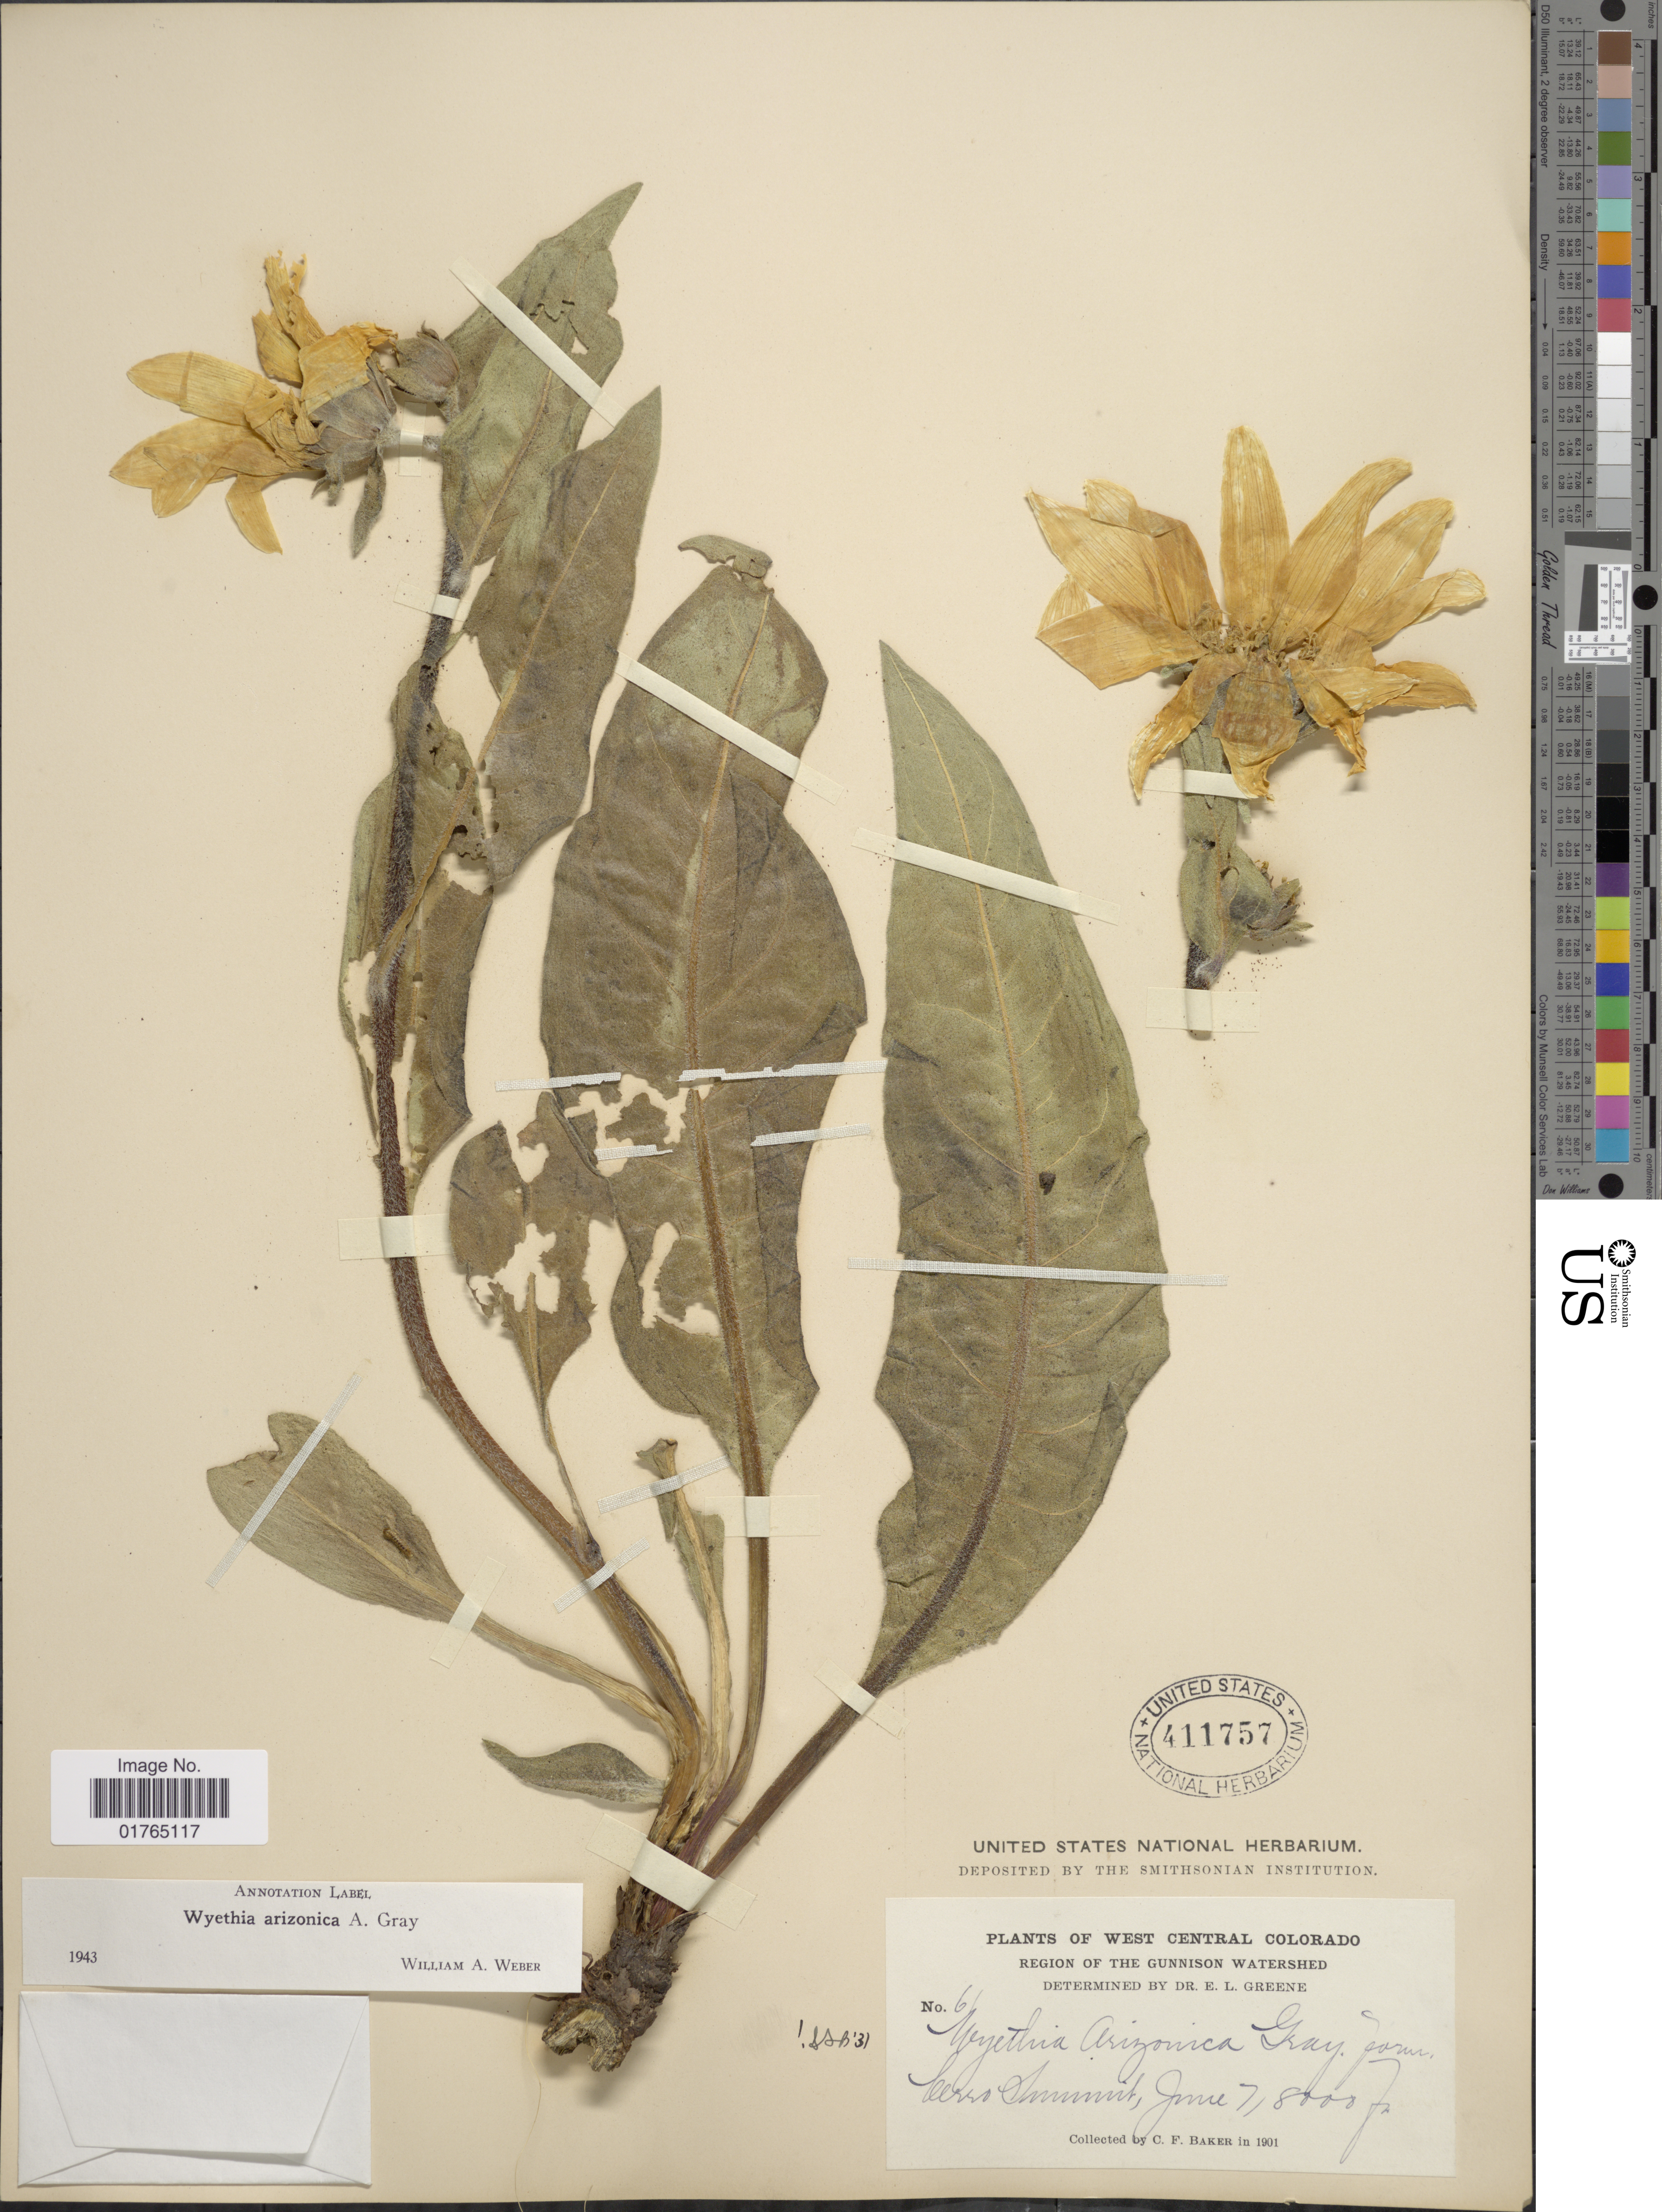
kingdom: Plantae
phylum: Tracheophyta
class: Magnoliopsida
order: Asterales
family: Asteraceae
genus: Wyethia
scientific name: Wyethia arizonica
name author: A. Gray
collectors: C. F. Baker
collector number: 61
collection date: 1901-06-07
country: United States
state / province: Colorado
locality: West Central Colorado, Region of the Gunnison Watershed, Cerro Summit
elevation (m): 2438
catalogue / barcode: US 411757